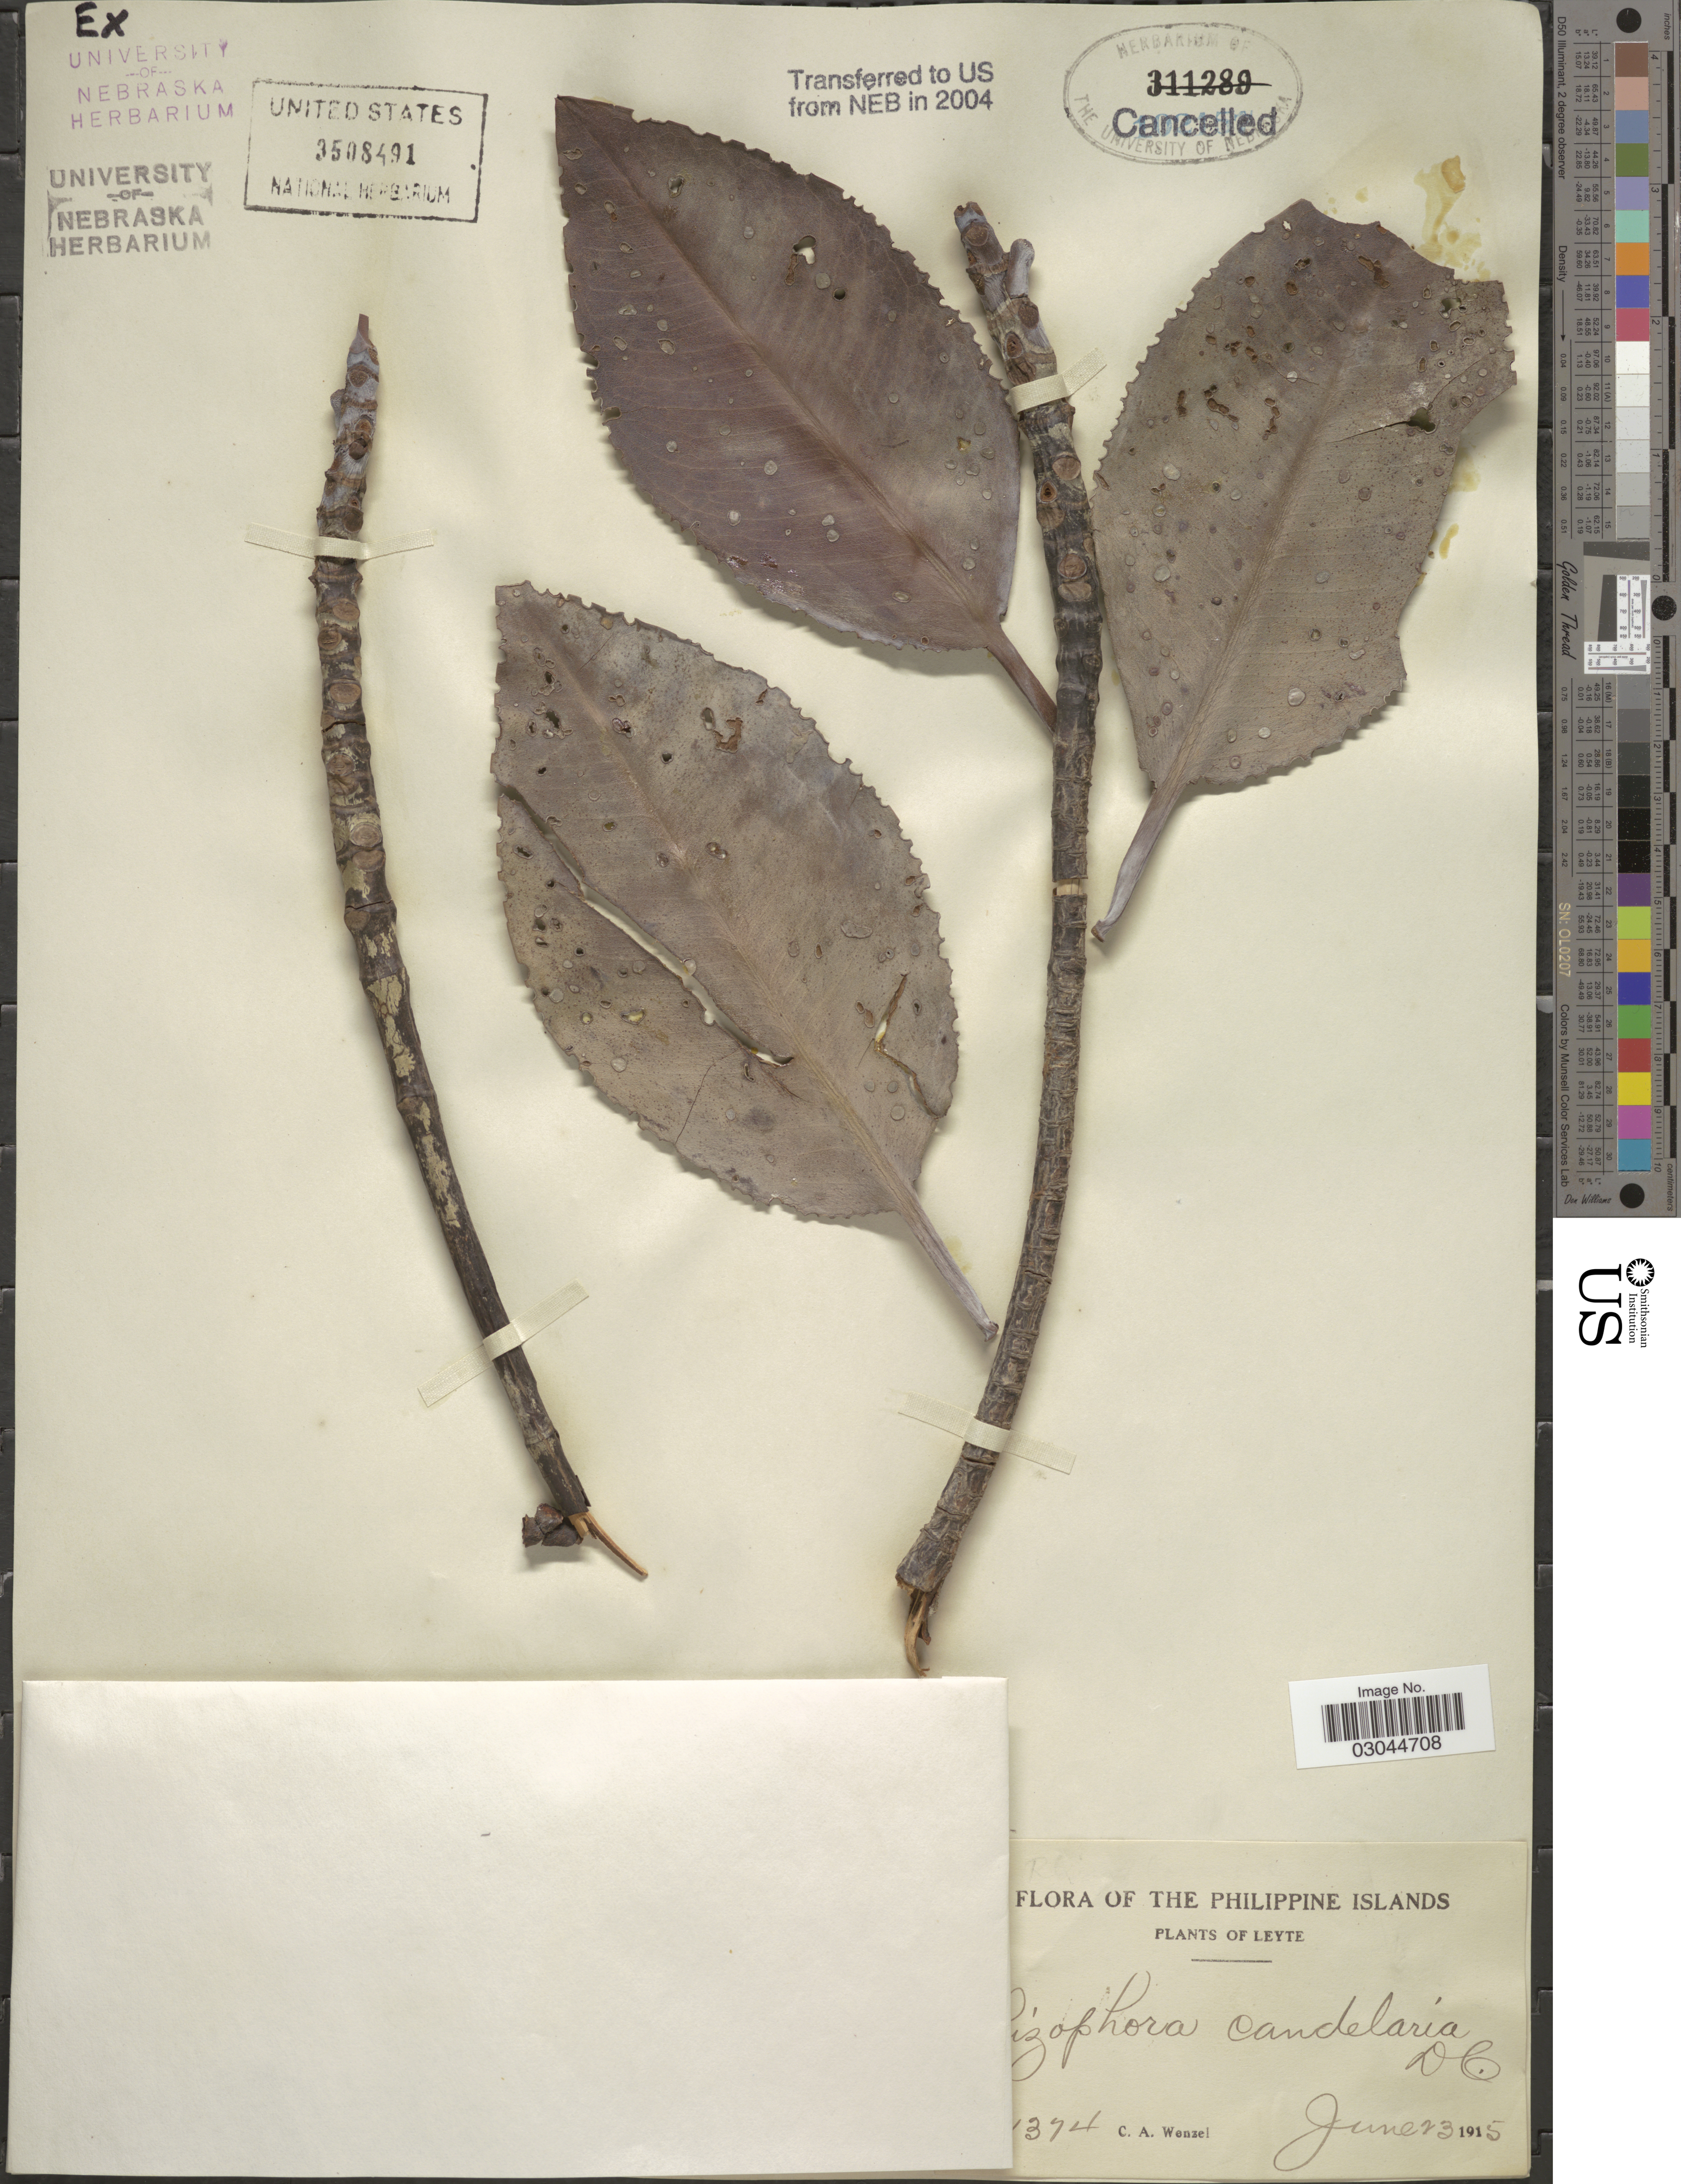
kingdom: Plantae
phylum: Tracheophyta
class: Magnoliopsida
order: Malpighiales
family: Rhizophoraceae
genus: Rhizophora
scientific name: Rhizophora apiculata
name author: Blume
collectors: C. Wenzel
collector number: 1374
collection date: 1915-06-23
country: Philippines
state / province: Eastern Visayas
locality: The Philippine Islands. Leyte.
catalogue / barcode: US 3508491